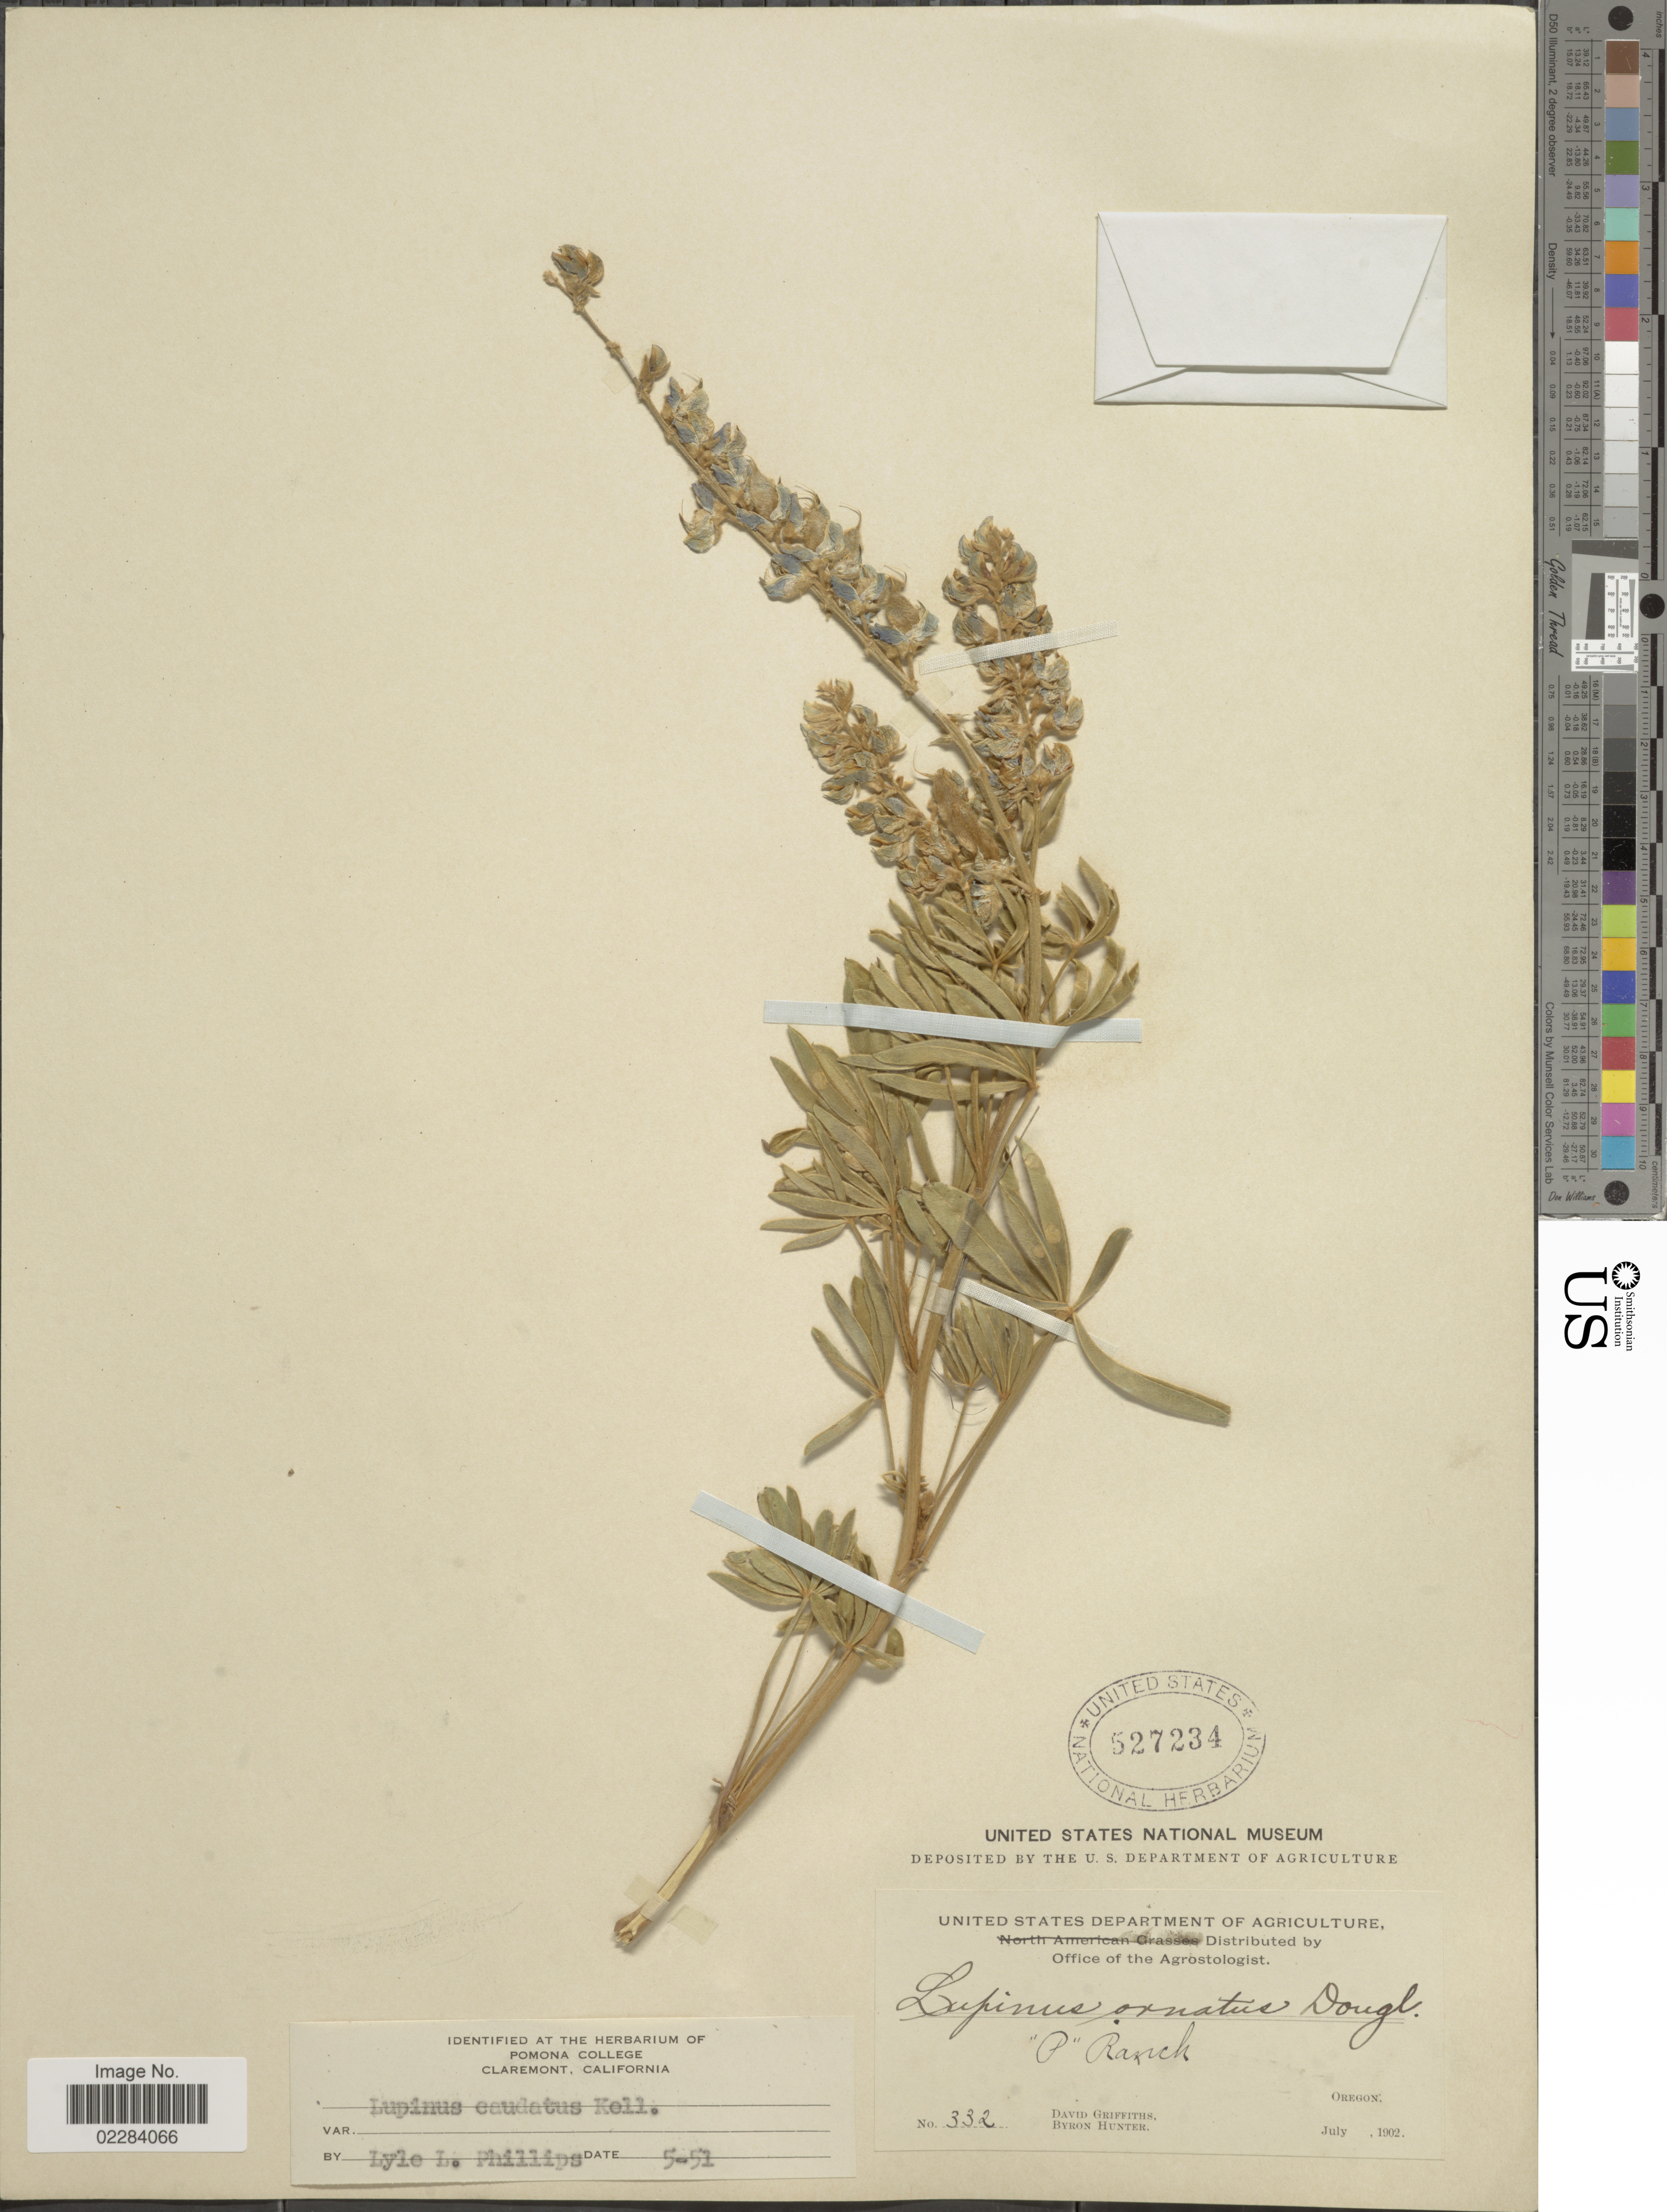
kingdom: Plantae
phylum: Tracheophyta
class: Magnoliopsida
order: Fabales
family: Fabaceae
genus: Lupinus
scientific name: Lupinus caudatus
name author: Kellogg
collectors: D. Griffiths & B. Hunter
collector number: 332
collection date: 1902-07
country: United States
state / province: Oregon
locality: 'P' Ranch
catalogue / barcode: US 527234